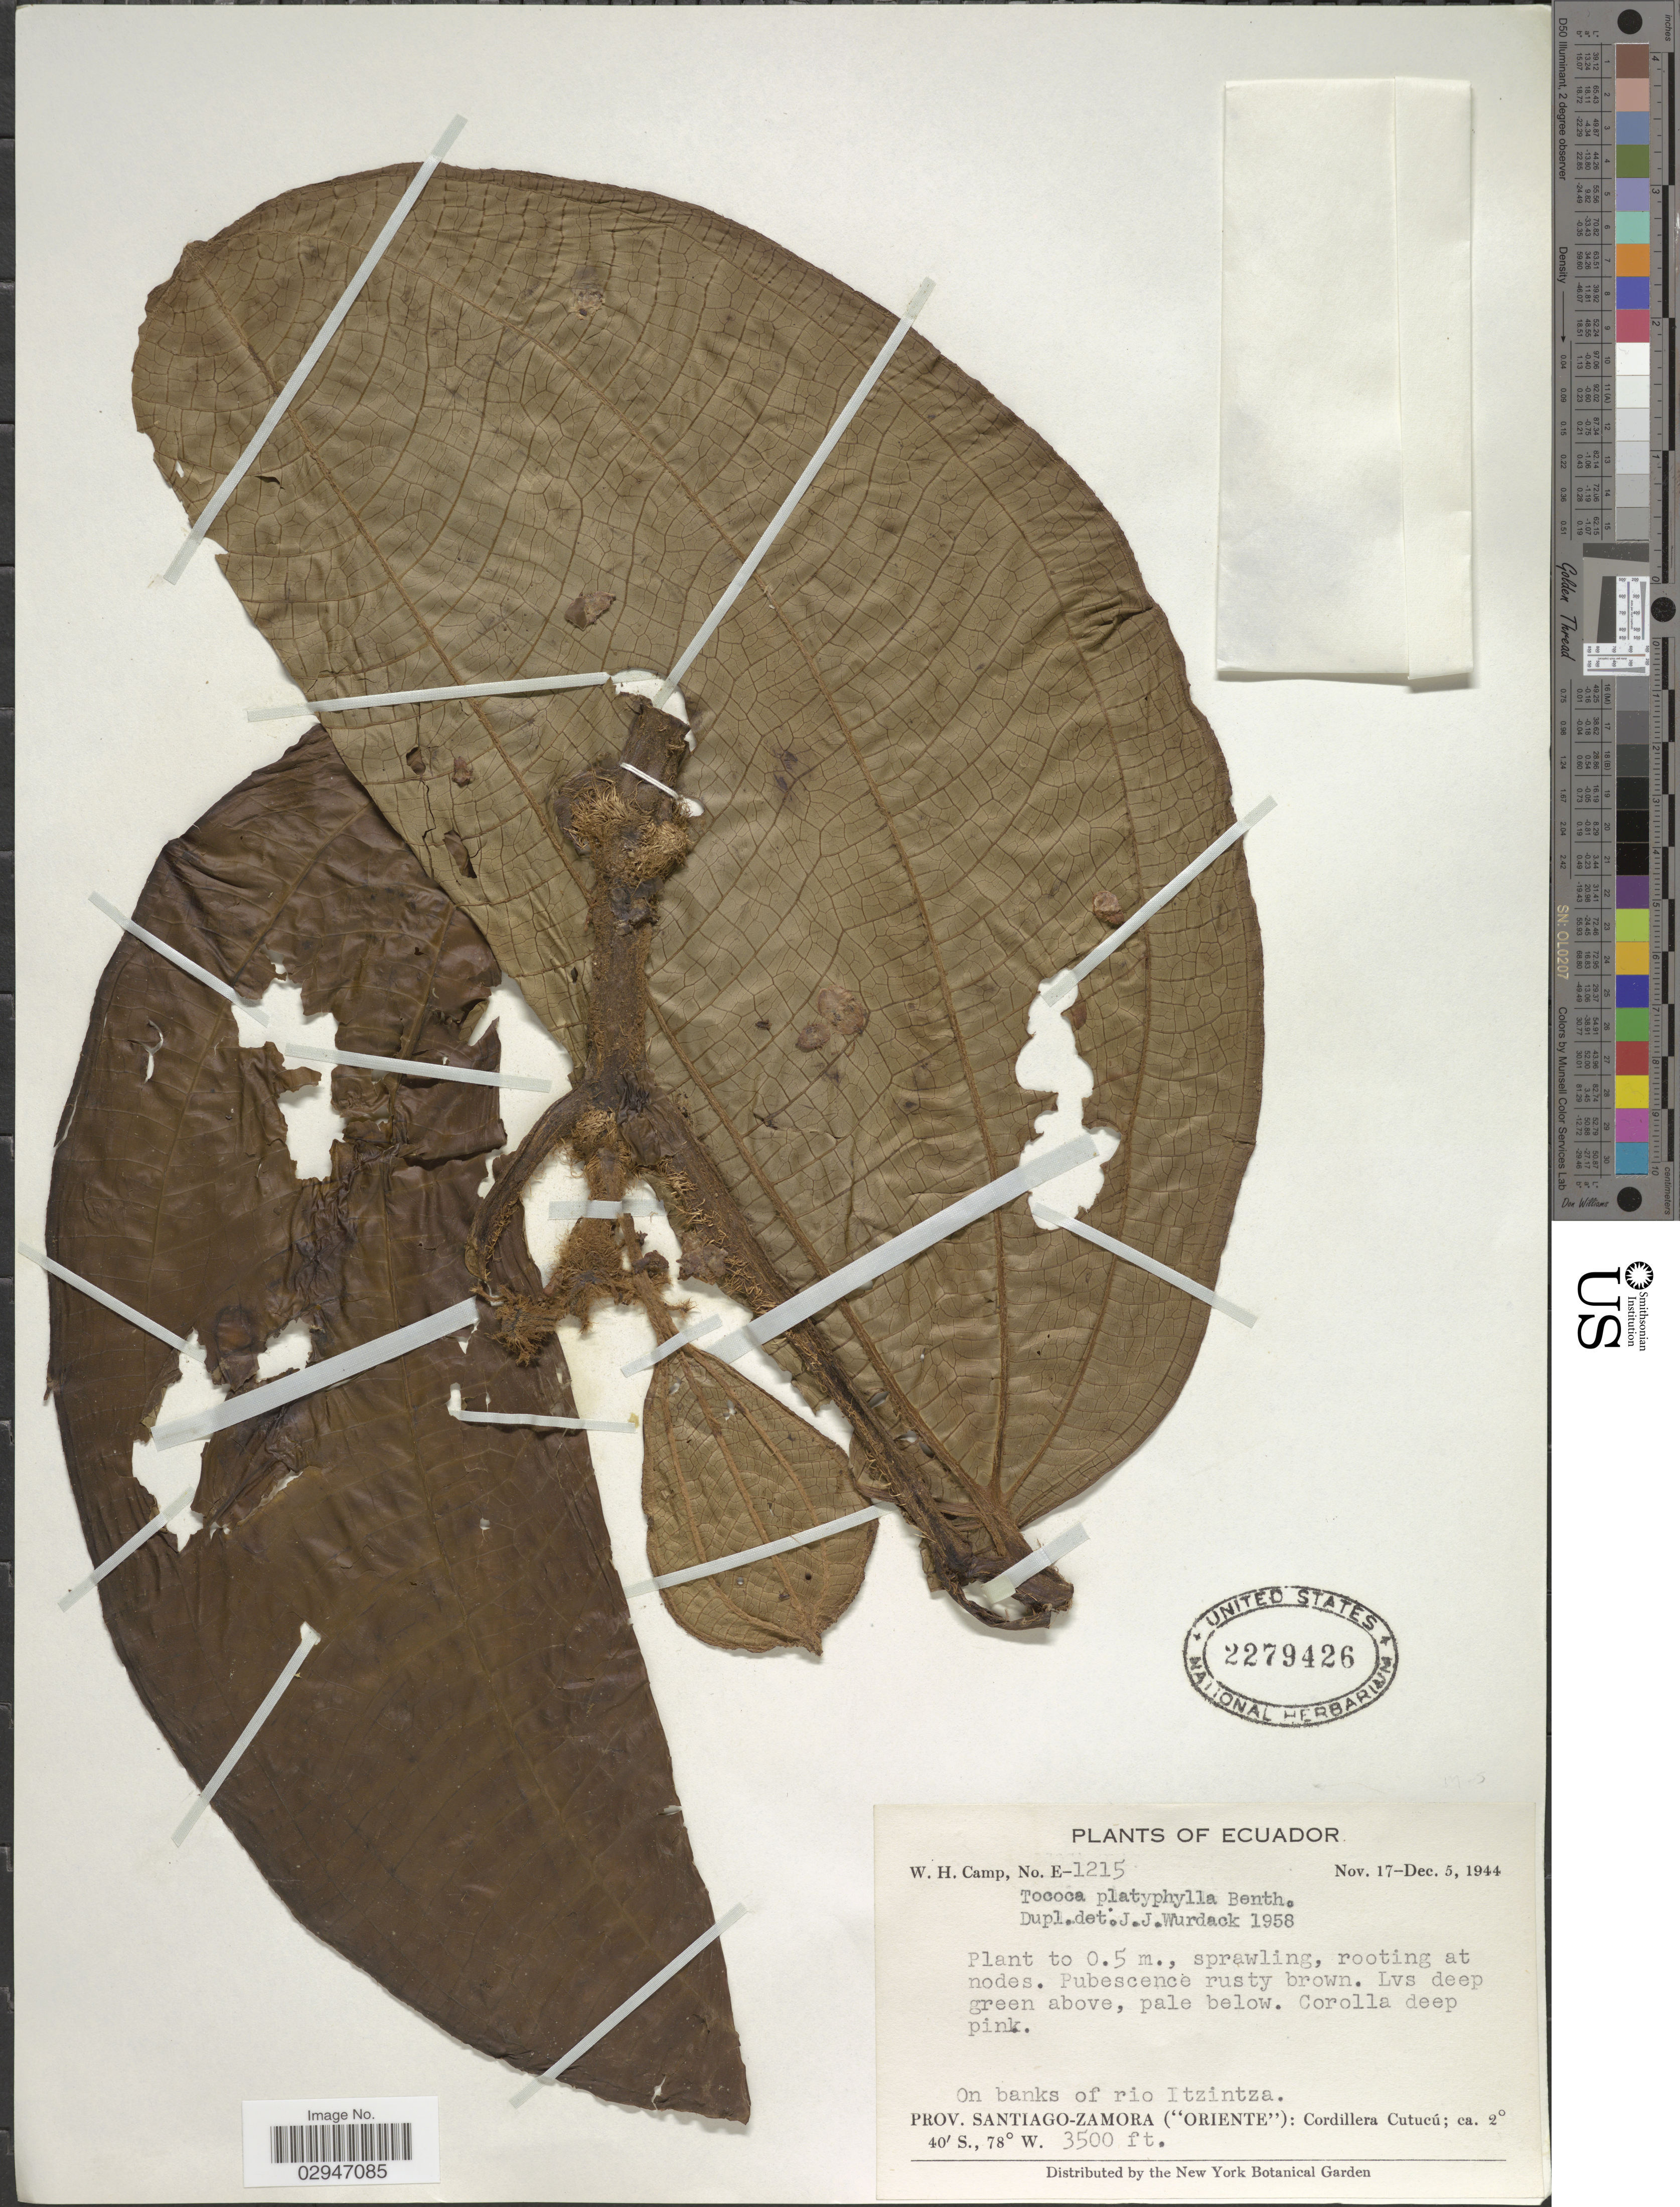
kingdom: Plantae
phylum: Tracheophyta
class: Magnoliopsida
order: Myrtales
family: Melastomataceae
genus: Tococa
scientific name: Tococa platyphylla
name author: Benth.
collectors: W. H. Camp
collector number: E-1215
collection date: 1944-11-17/1944-12-05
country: Ecuador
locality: On banks of rio Itzintza. Prov. Santiago-Zamora ("Oriente"): Cordillera Cutucú.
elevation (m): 1067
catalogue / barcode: US 2279426